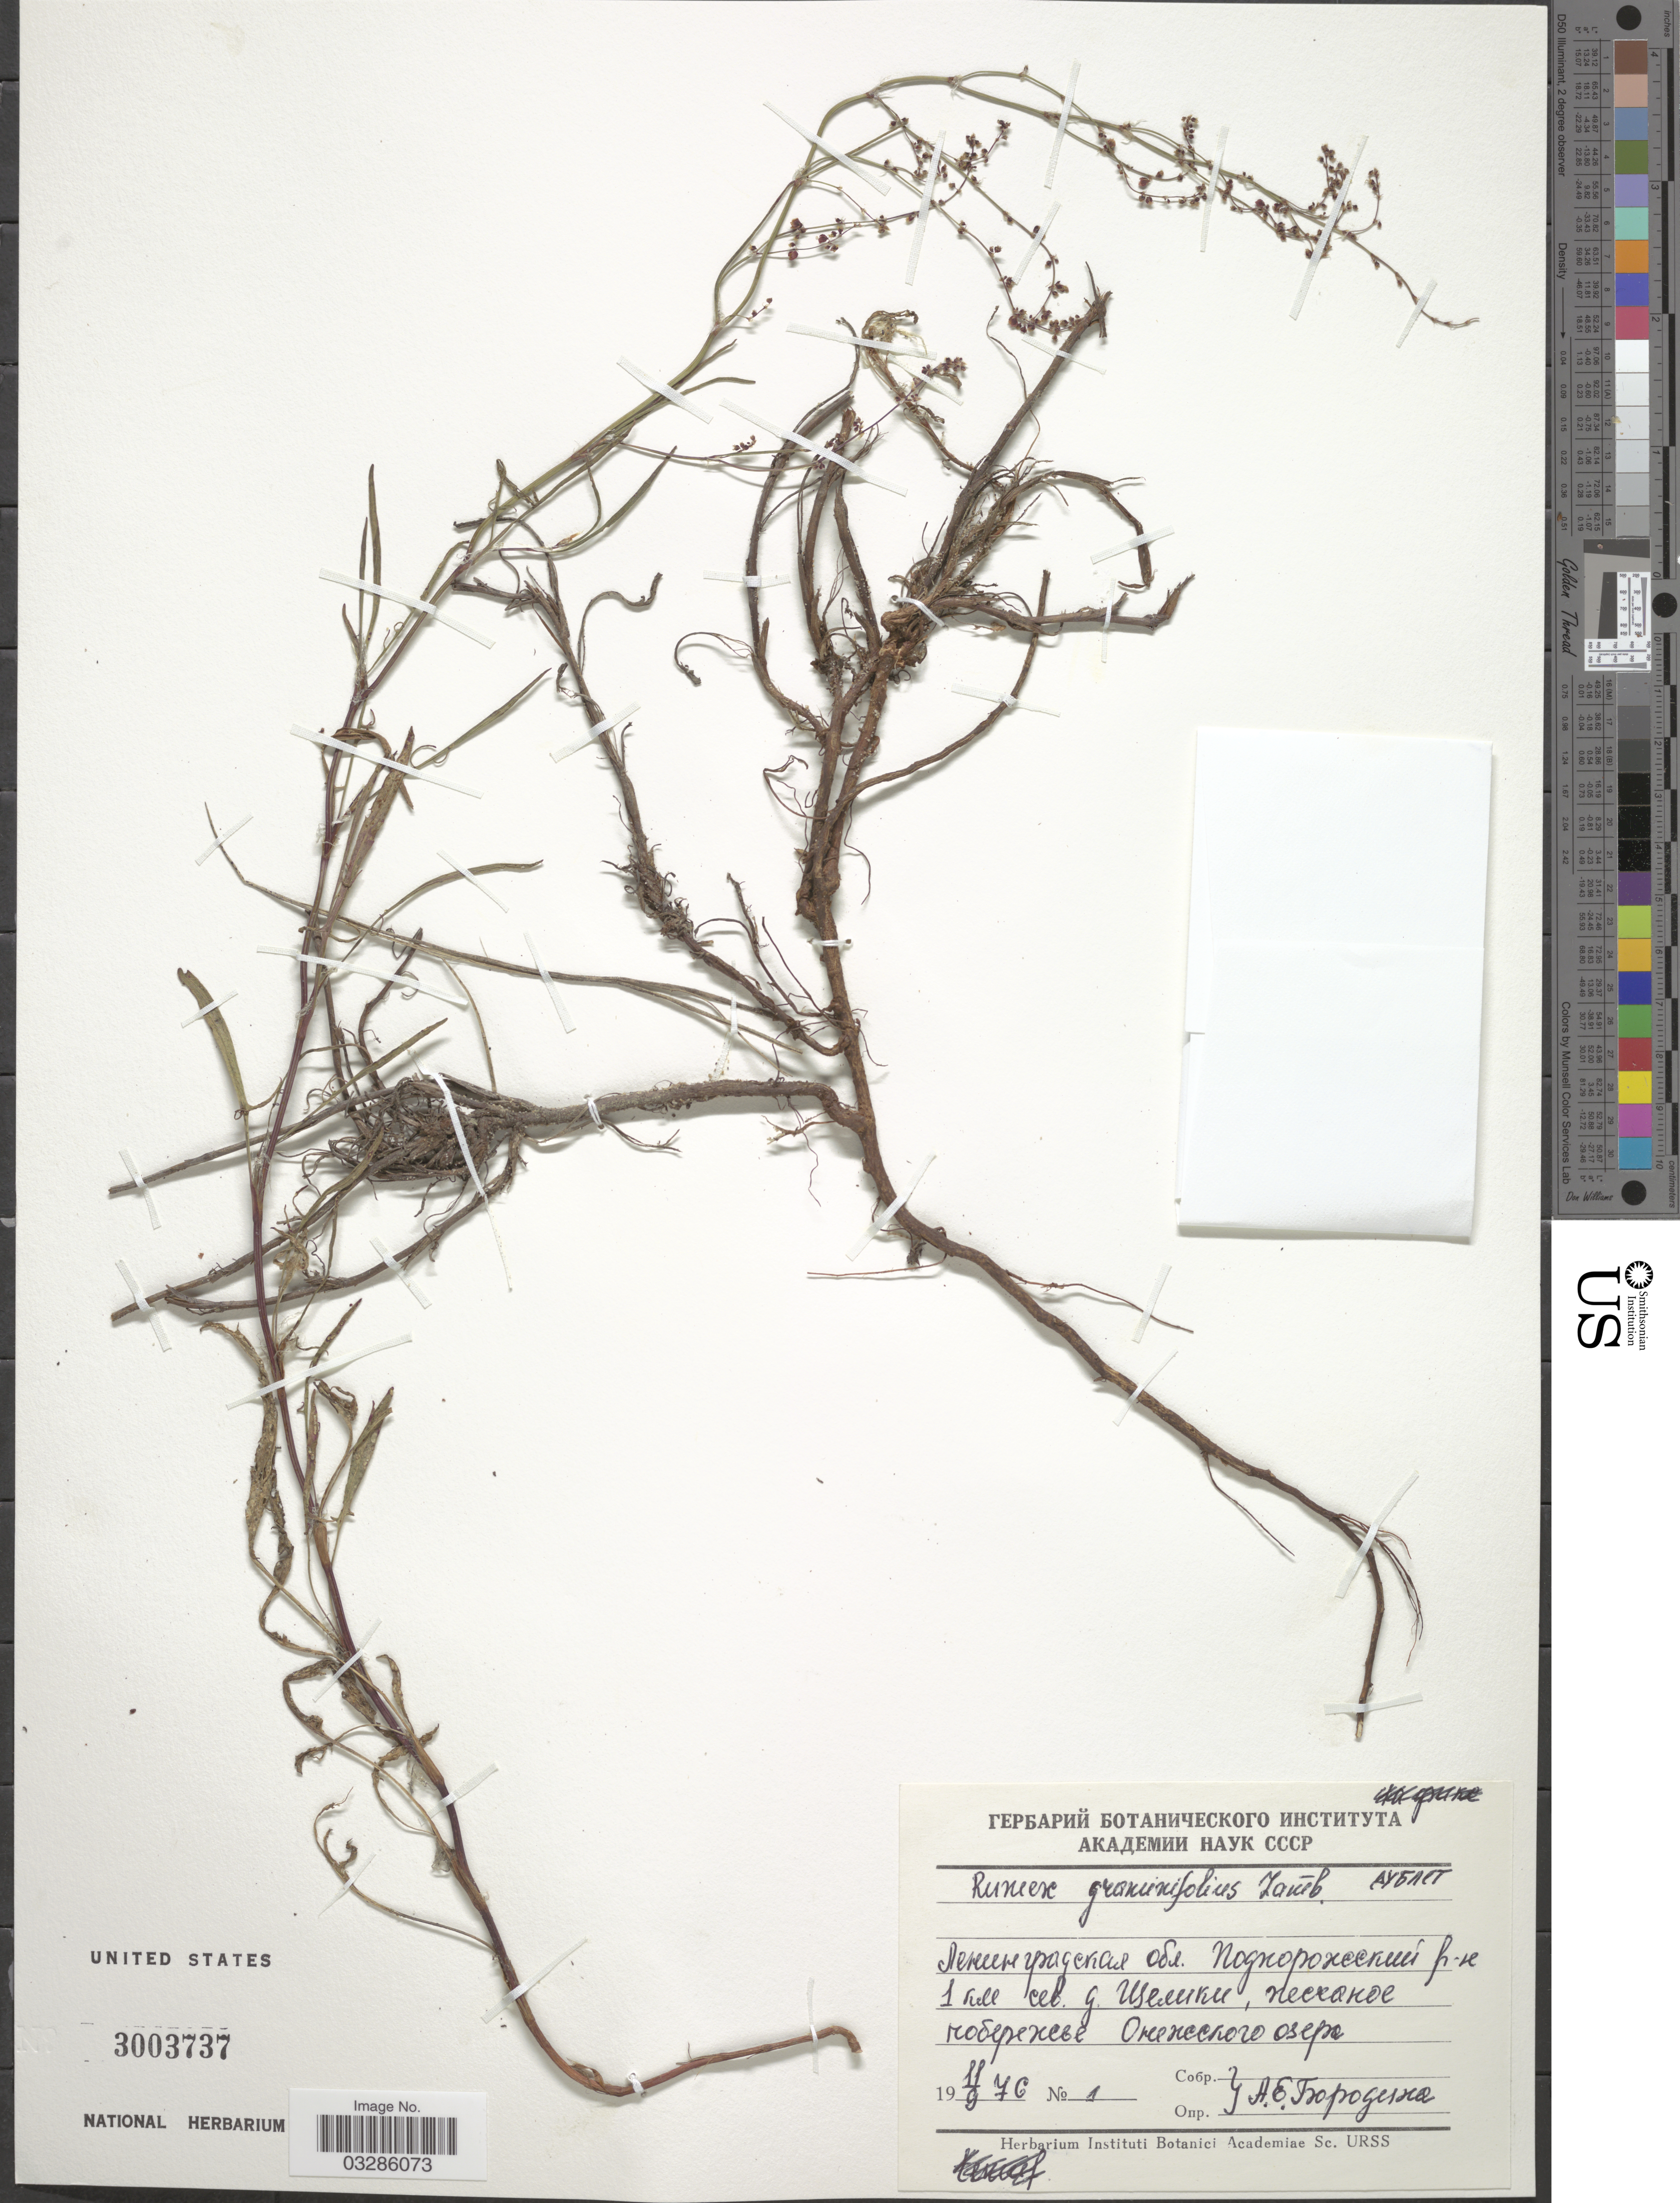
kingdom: Plantae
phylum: Tracheophyta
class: Magnoliopsida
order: Caryophyllales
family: Polygonaceae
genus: Rumex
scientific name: Rumex graminifolius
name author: Rudolph ex Lamb.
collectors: A. Borodina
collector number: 1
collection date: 1976-09-11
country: Russian Federation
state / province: Leningrad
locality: Podporozhskiy, Shore of Lake Onega, 1 km N from Village Scheliki.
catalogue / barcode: US 3003737